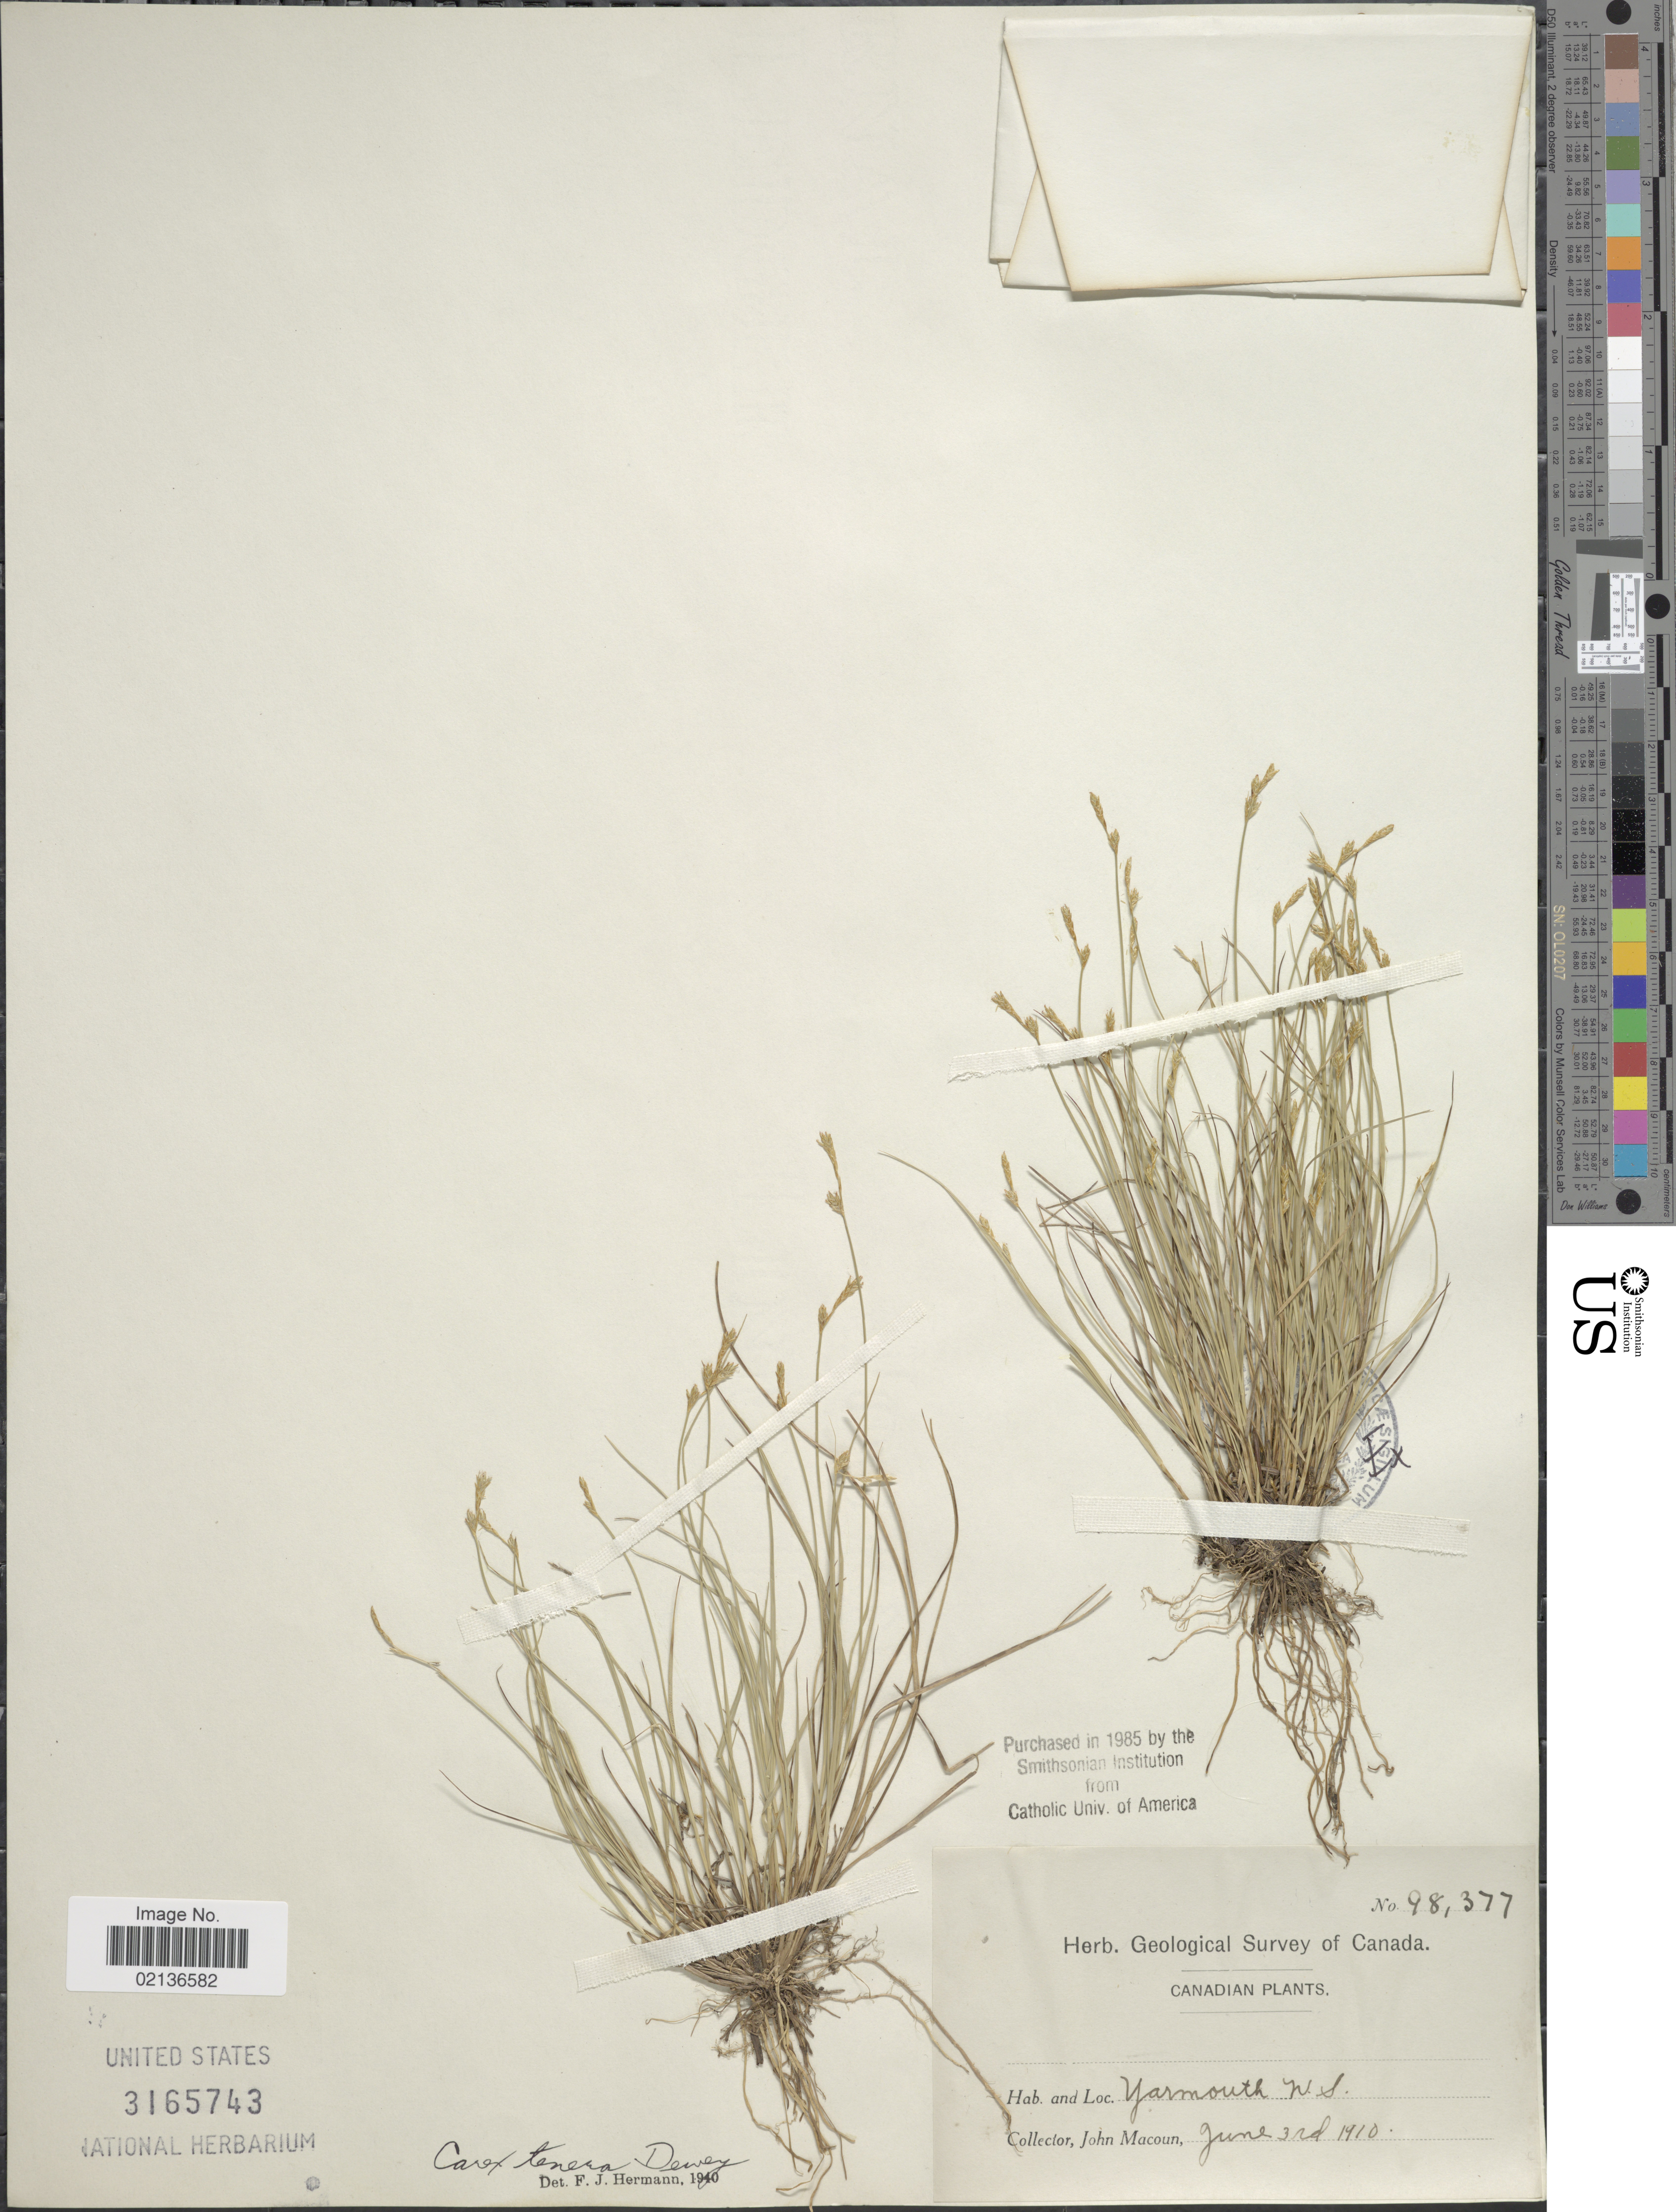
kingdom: Plantae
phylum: Tracheophyta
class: Liliopsida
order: Poales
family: Cyperaceae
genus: Carex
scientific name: Carex tenera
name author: Dewey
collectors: J. Macoun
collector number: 98377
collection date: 1910-06-03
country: Canada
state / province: Nova Scotia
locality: Yarmouth Mts.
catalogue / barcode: US 3165743